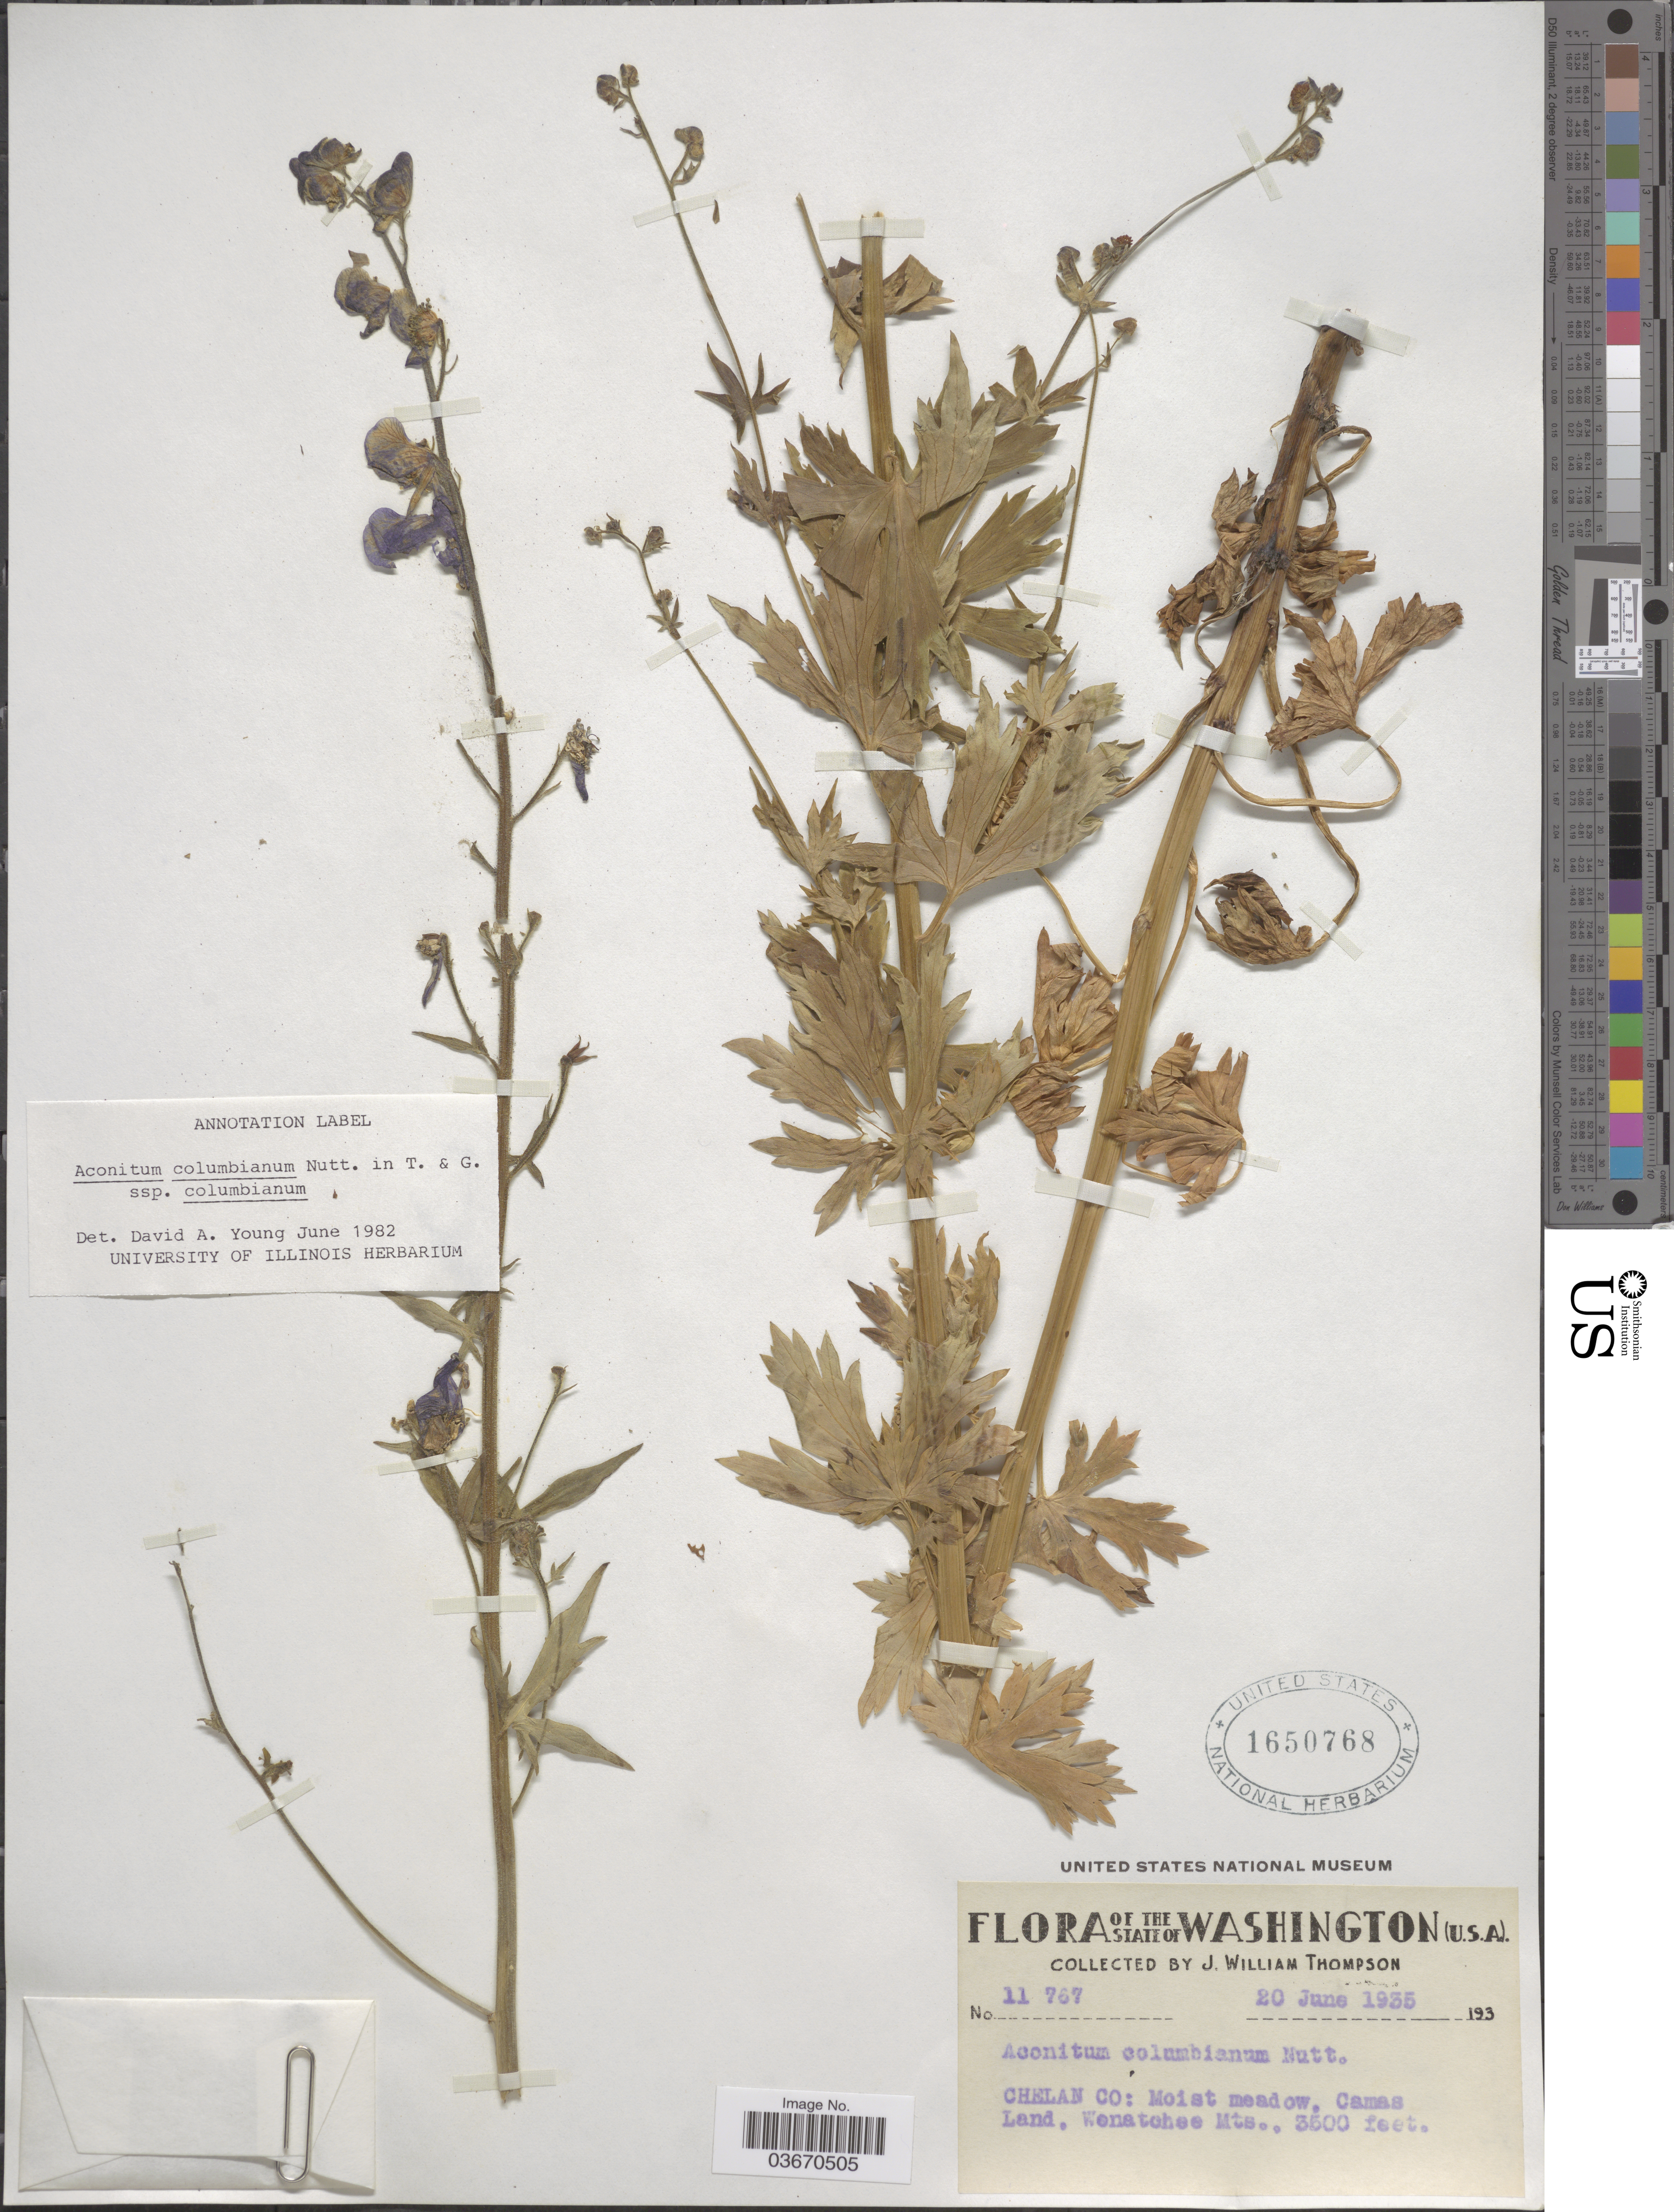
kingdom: Plantae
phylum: Tracheophyta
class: Magnoliopsida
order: Ranunculales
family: Ranunculaceae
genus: Aconitum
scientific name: Aconitum columbianum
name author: Nutt.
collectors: J. W. Thompson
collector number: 11767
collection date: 1935-06-20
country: United States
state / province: Washington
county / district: Chelan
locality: U.S.A. Chelan Co: Camas Land, Wenatchee Mts.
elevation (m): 1067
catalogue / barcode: US 1650768